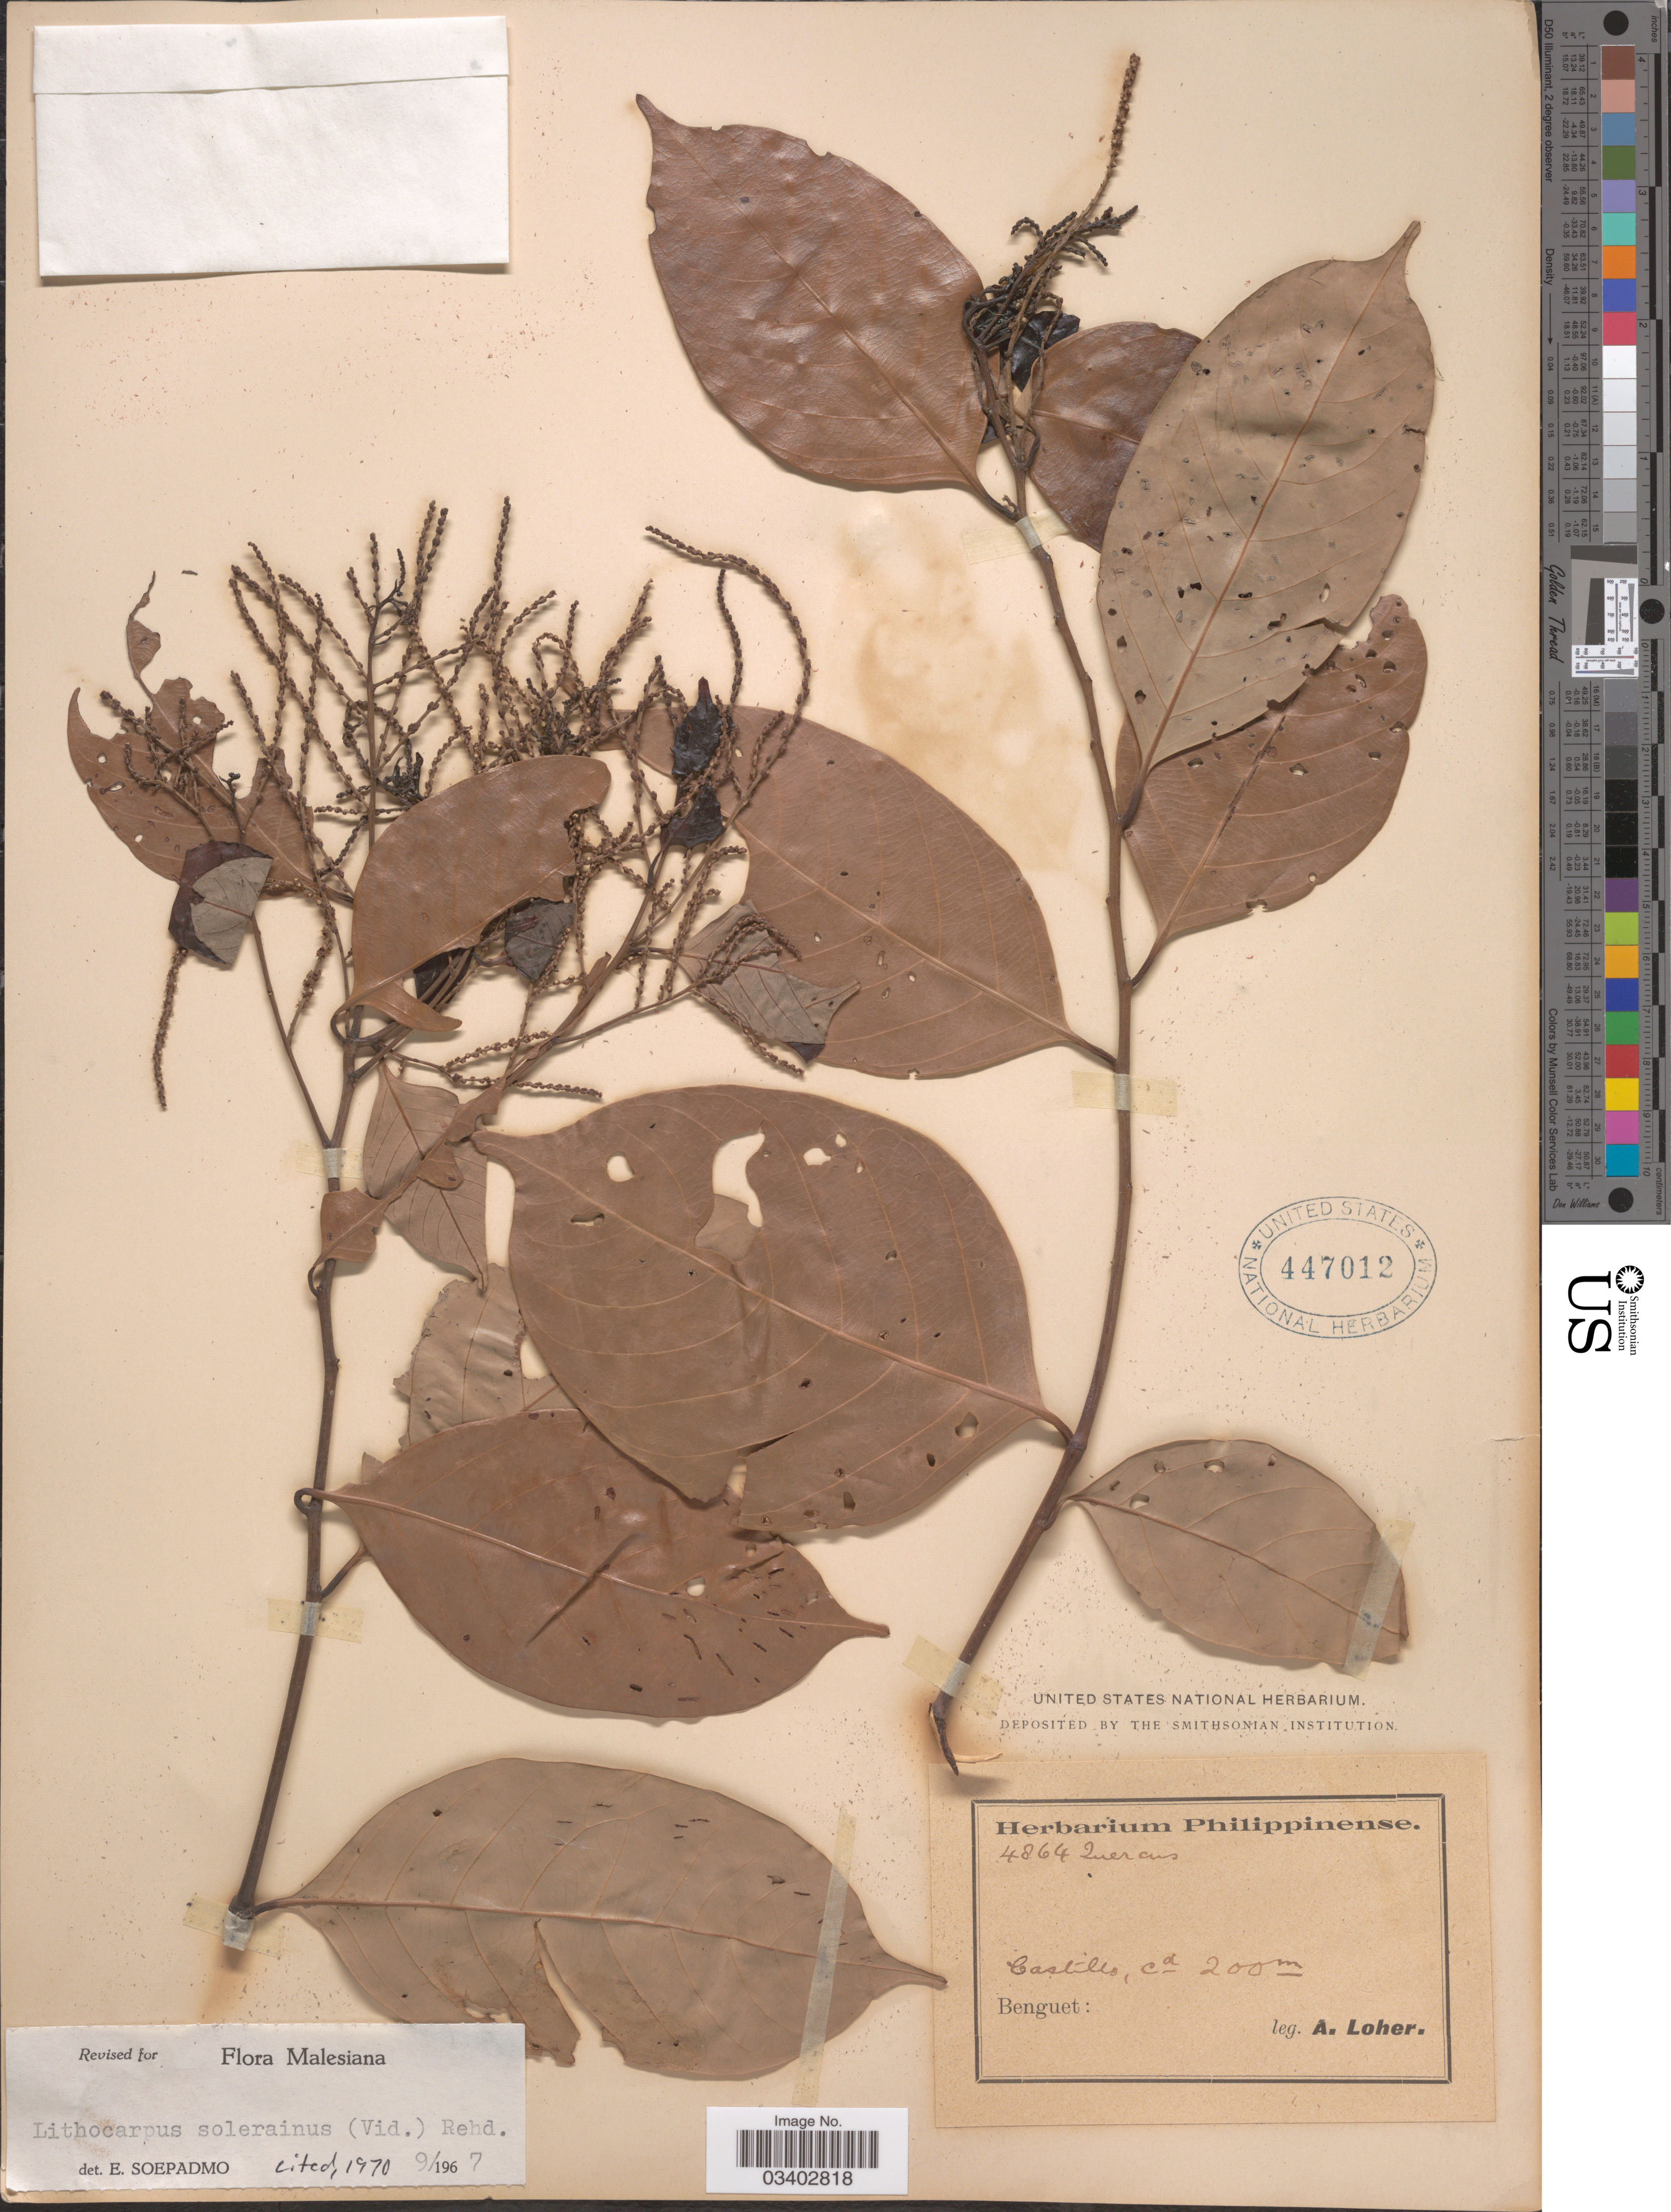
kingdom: Plantae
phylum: Tracheophyta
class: Magnoliopsida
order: Fagales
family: Fagaceae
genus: Lithocarpus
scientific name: Lithocarpus solerianus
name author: (Vidal) Rehder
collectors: A. Loher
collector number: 4864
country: Philippines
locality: Castillo. Benguet.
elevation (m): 200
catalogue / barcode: US 447012